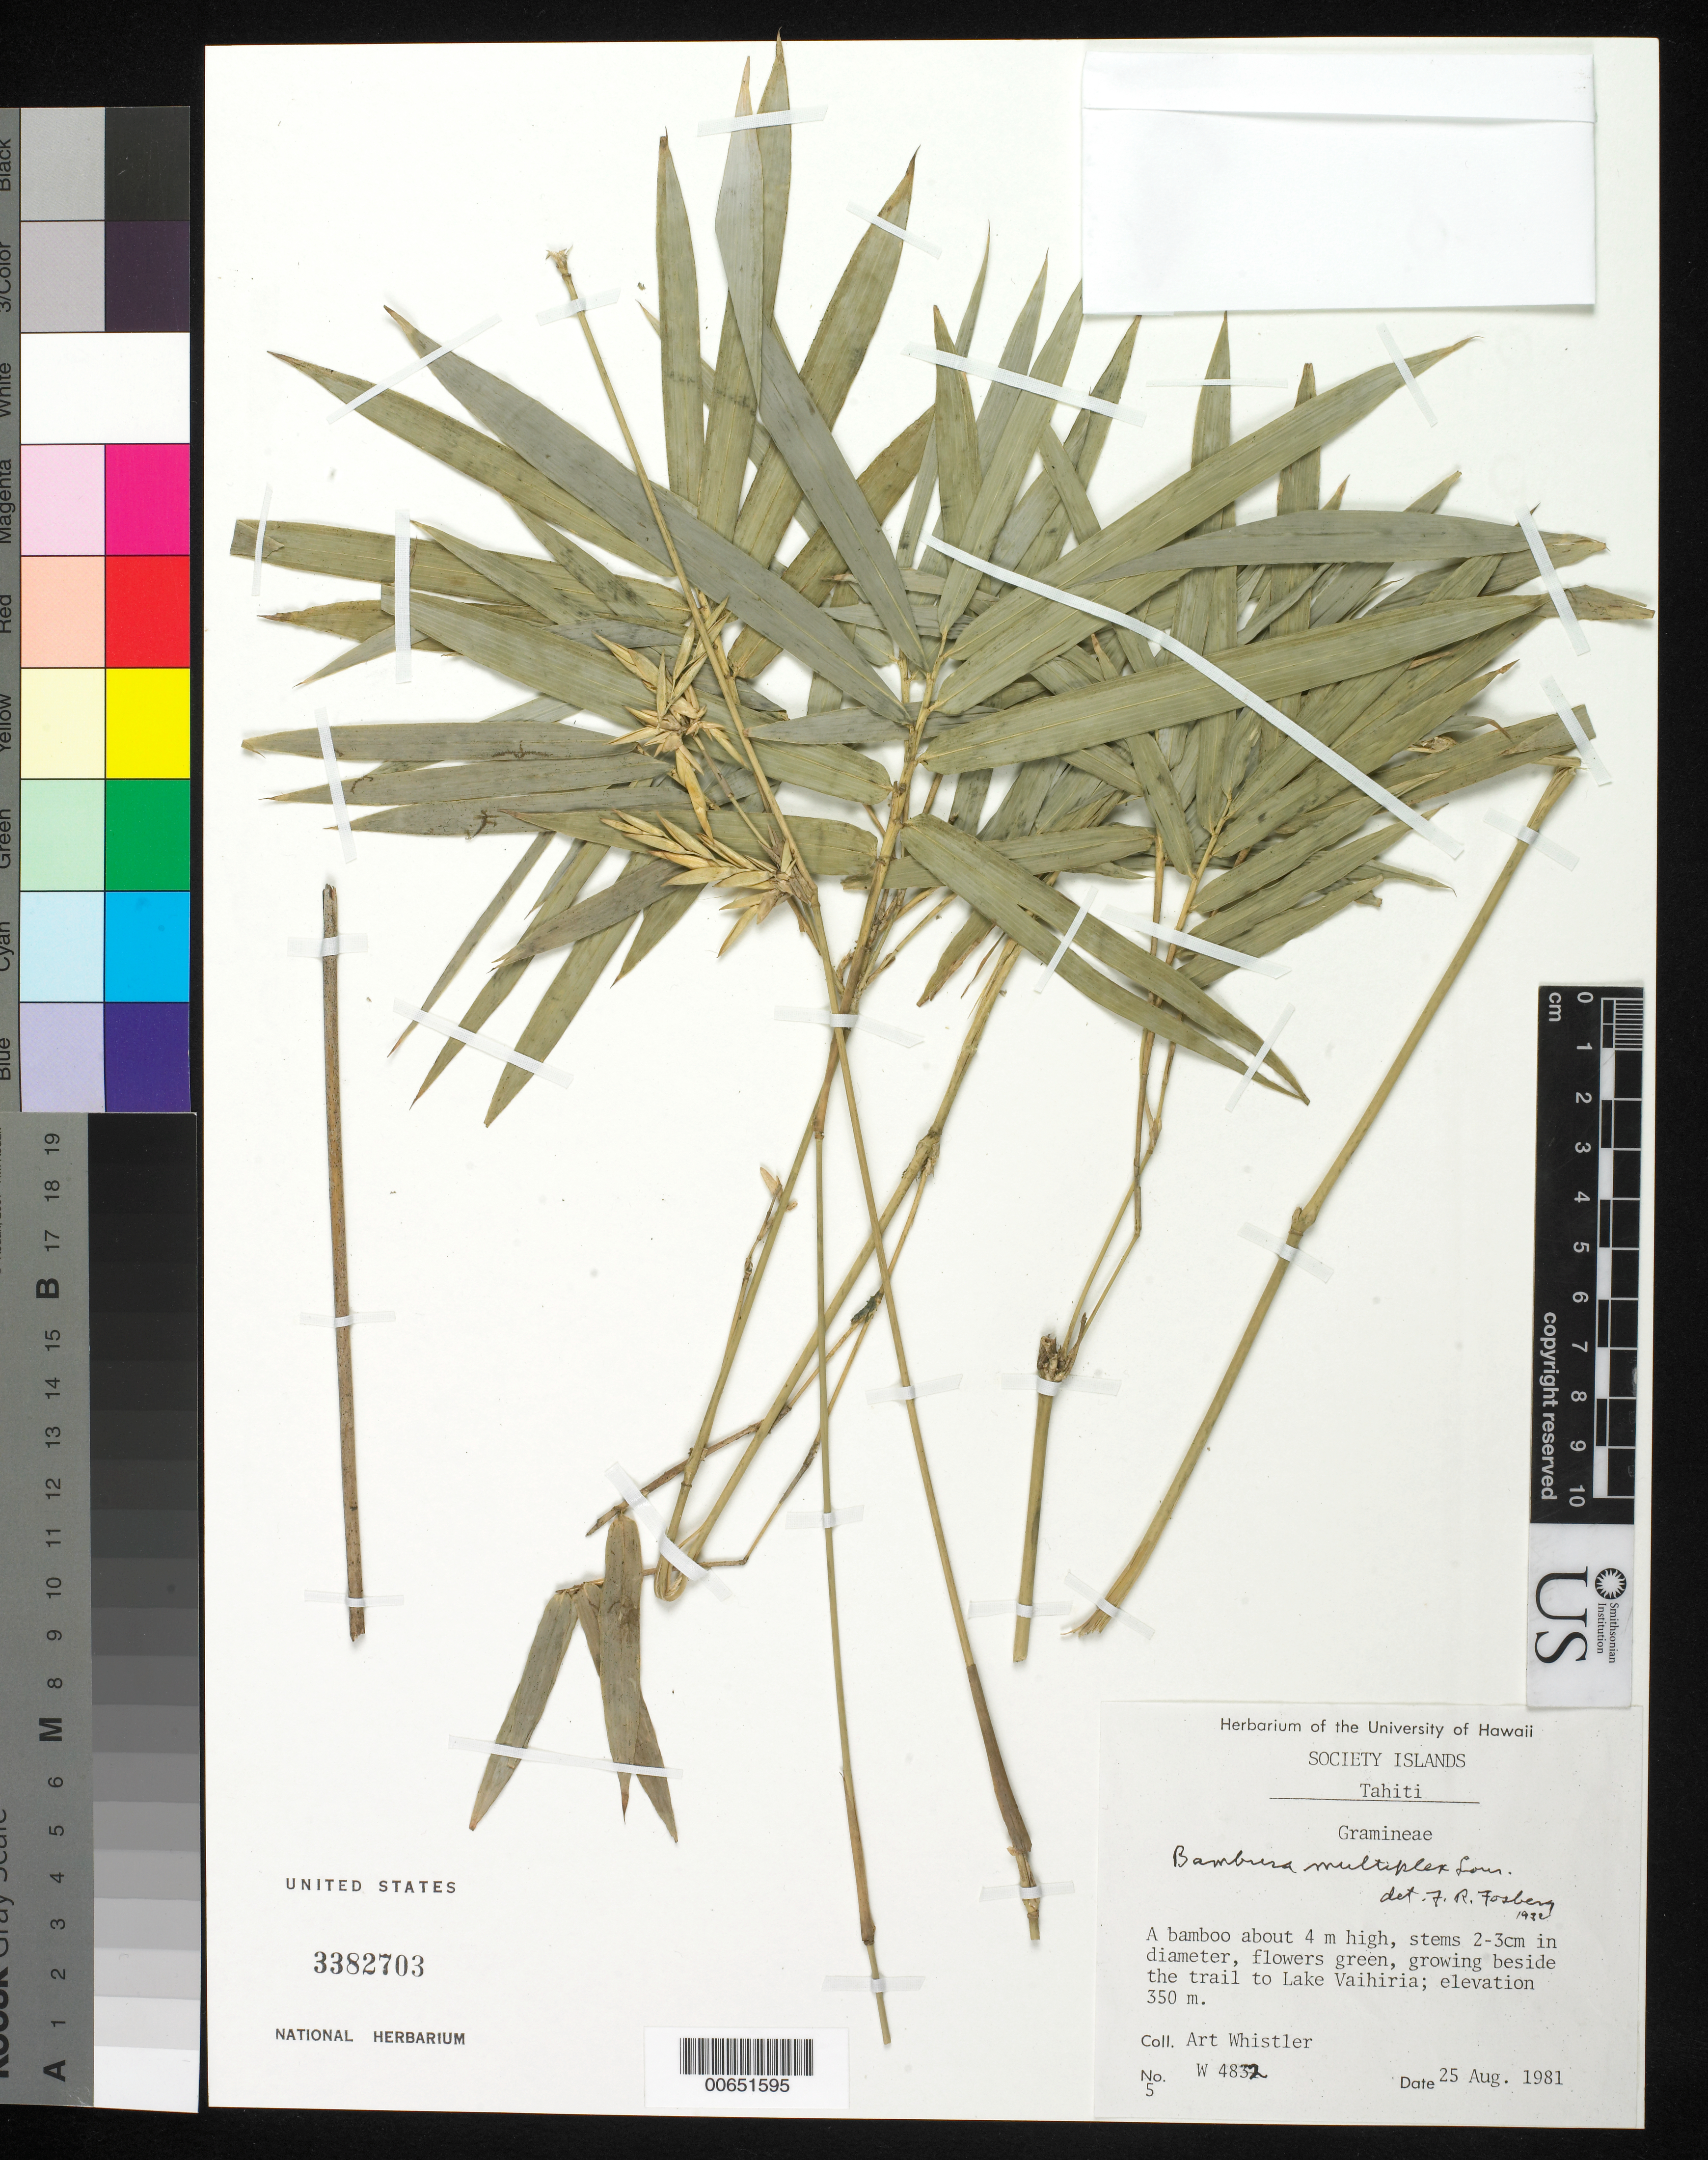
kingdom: Plantae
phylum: Tracheophyta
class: Liliopsida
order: Poales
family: Poaceae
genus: Bambusa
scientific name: Bambusa multiplex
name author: (Lour.) Raeusch. ex Schult. & Schult. f.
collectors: A. Whistler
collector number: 4832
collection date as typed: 25 Aug 1981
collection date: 1981-08-25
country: French Polynesia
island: Tahiti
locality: Beside trail to Lake Vaihiria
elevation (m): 350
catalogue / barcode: US 3382703